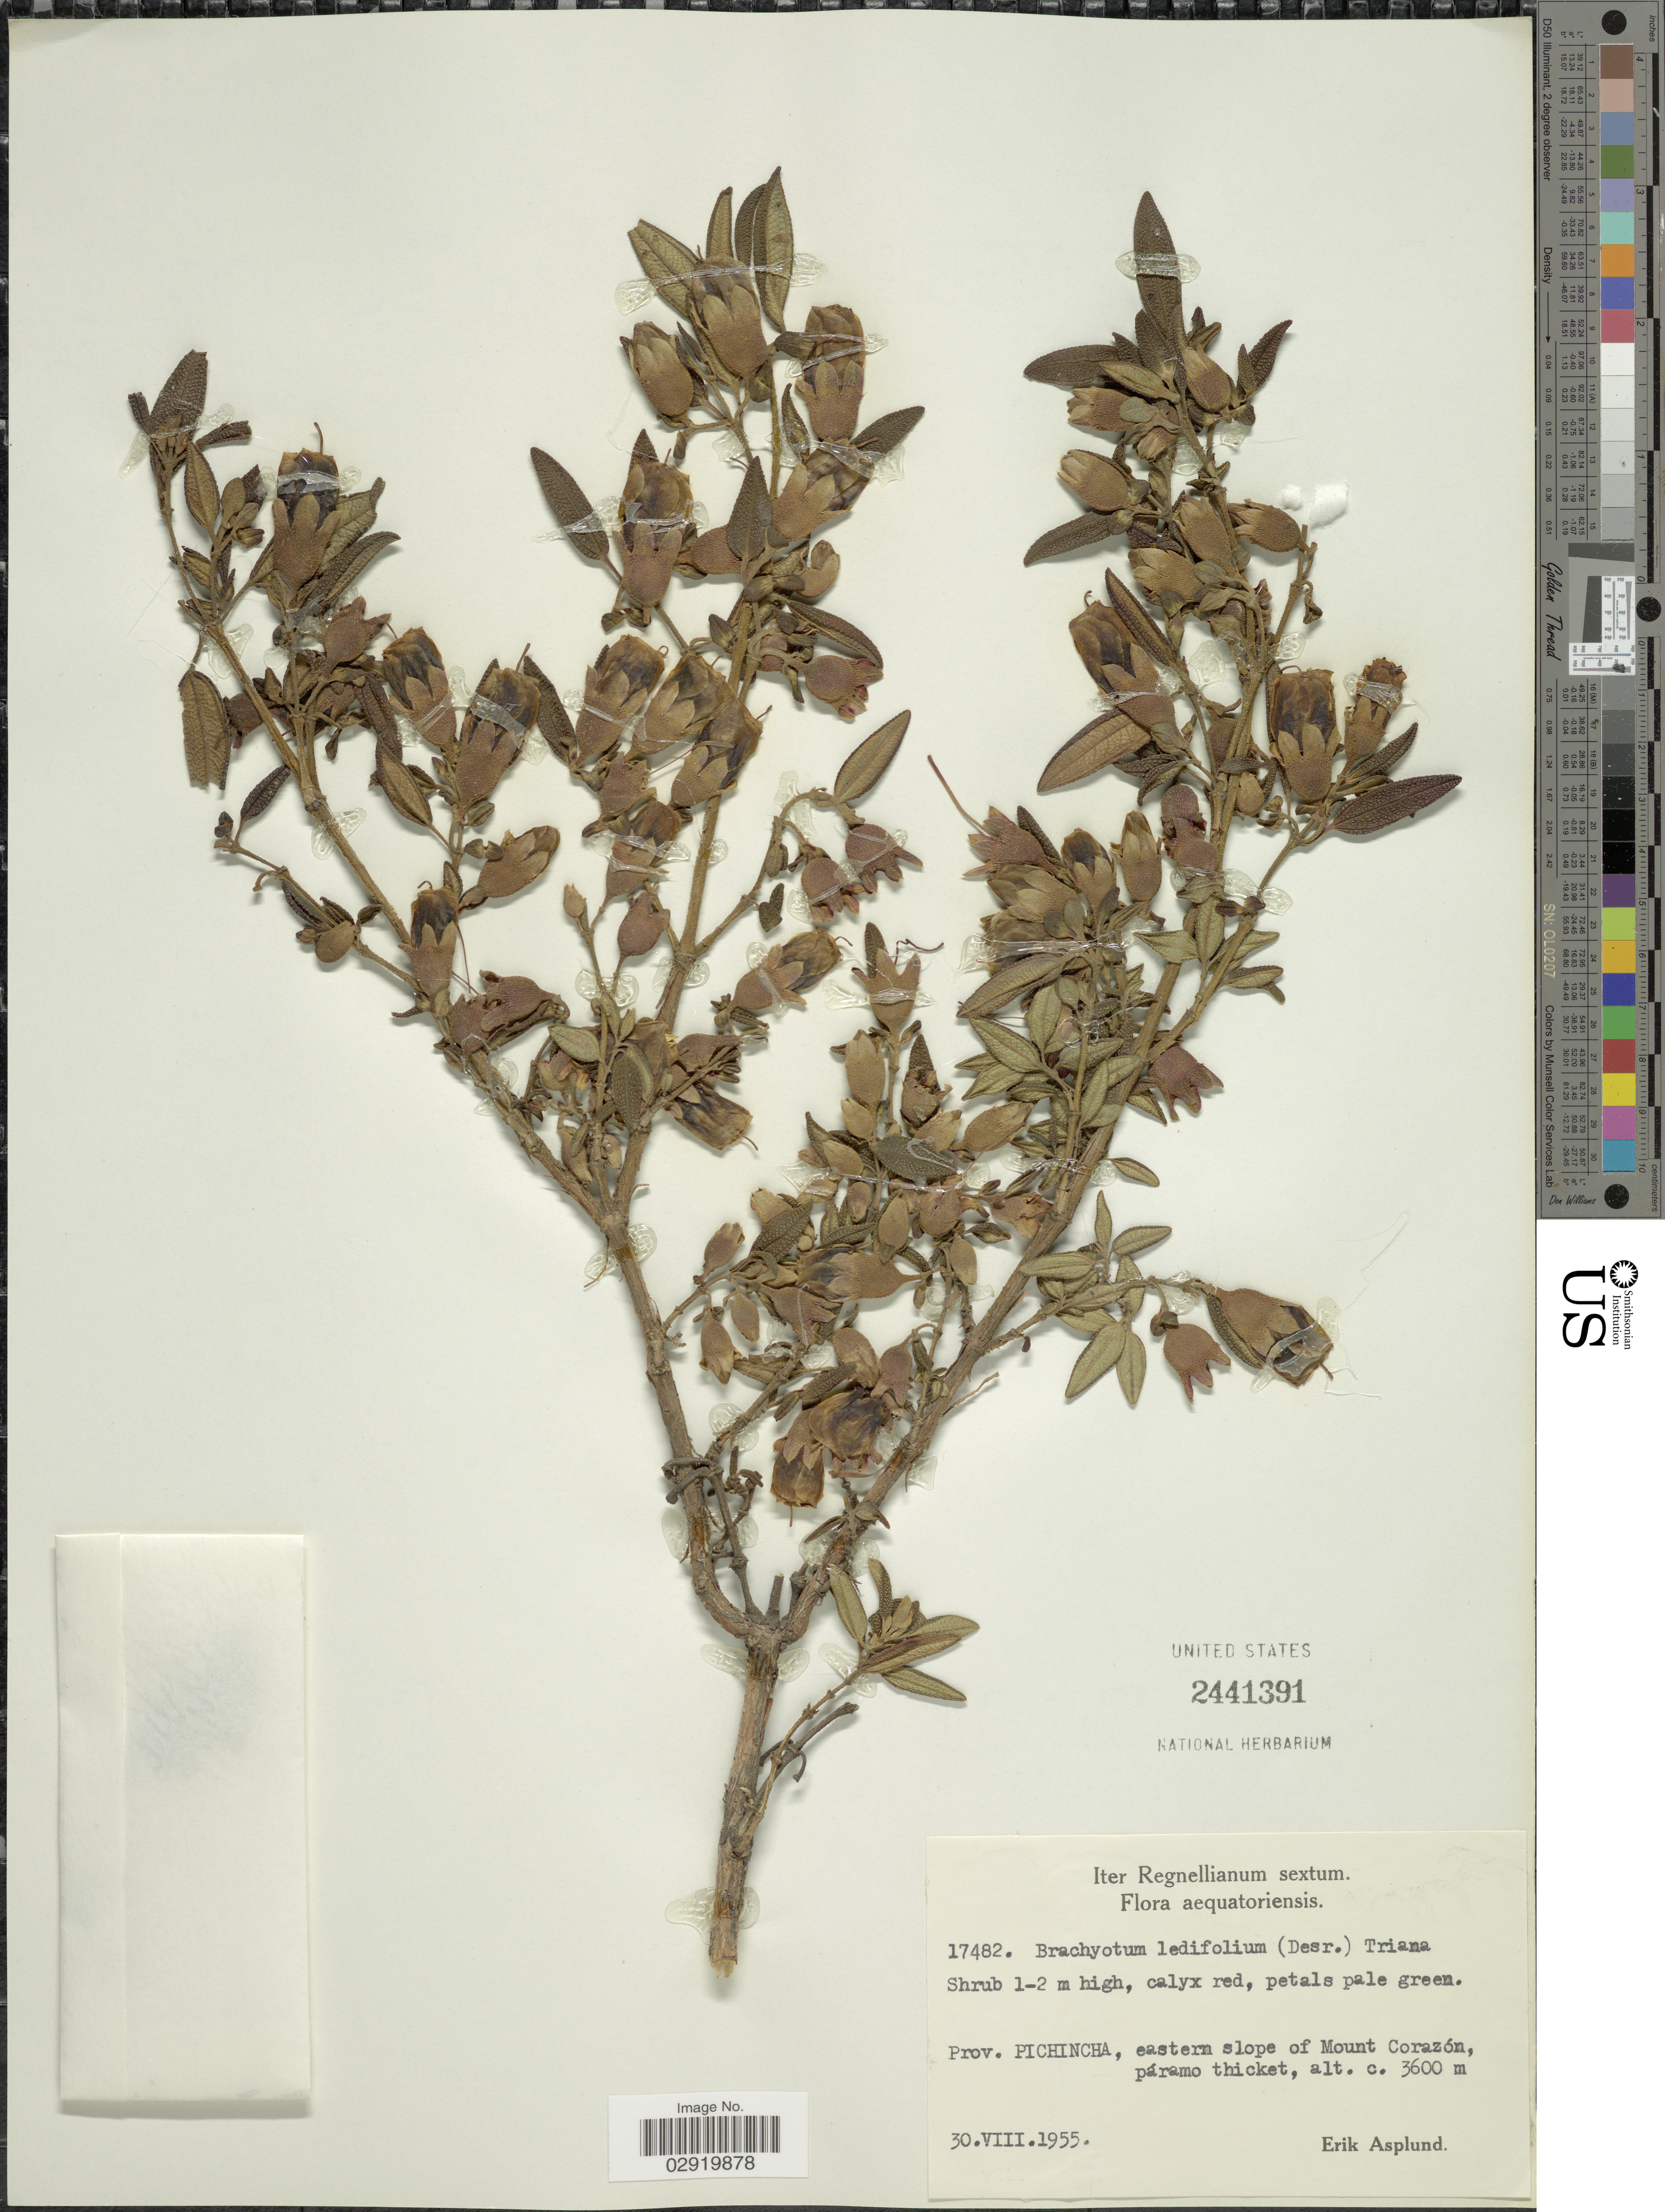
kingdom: Plantae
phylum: Tracheophyta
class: Magnoliopsida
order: Myrtales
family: Melastomataceae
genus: Brachyotum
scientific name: Brachyotum ledifolium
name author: (Desr.) Triana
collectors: E. Asplund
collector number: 17482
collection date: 1955-08-30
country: Ecuador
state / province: Pichincha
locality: Eastern slope of Mount Corazón.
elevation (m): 3600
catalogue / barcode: US 2441391